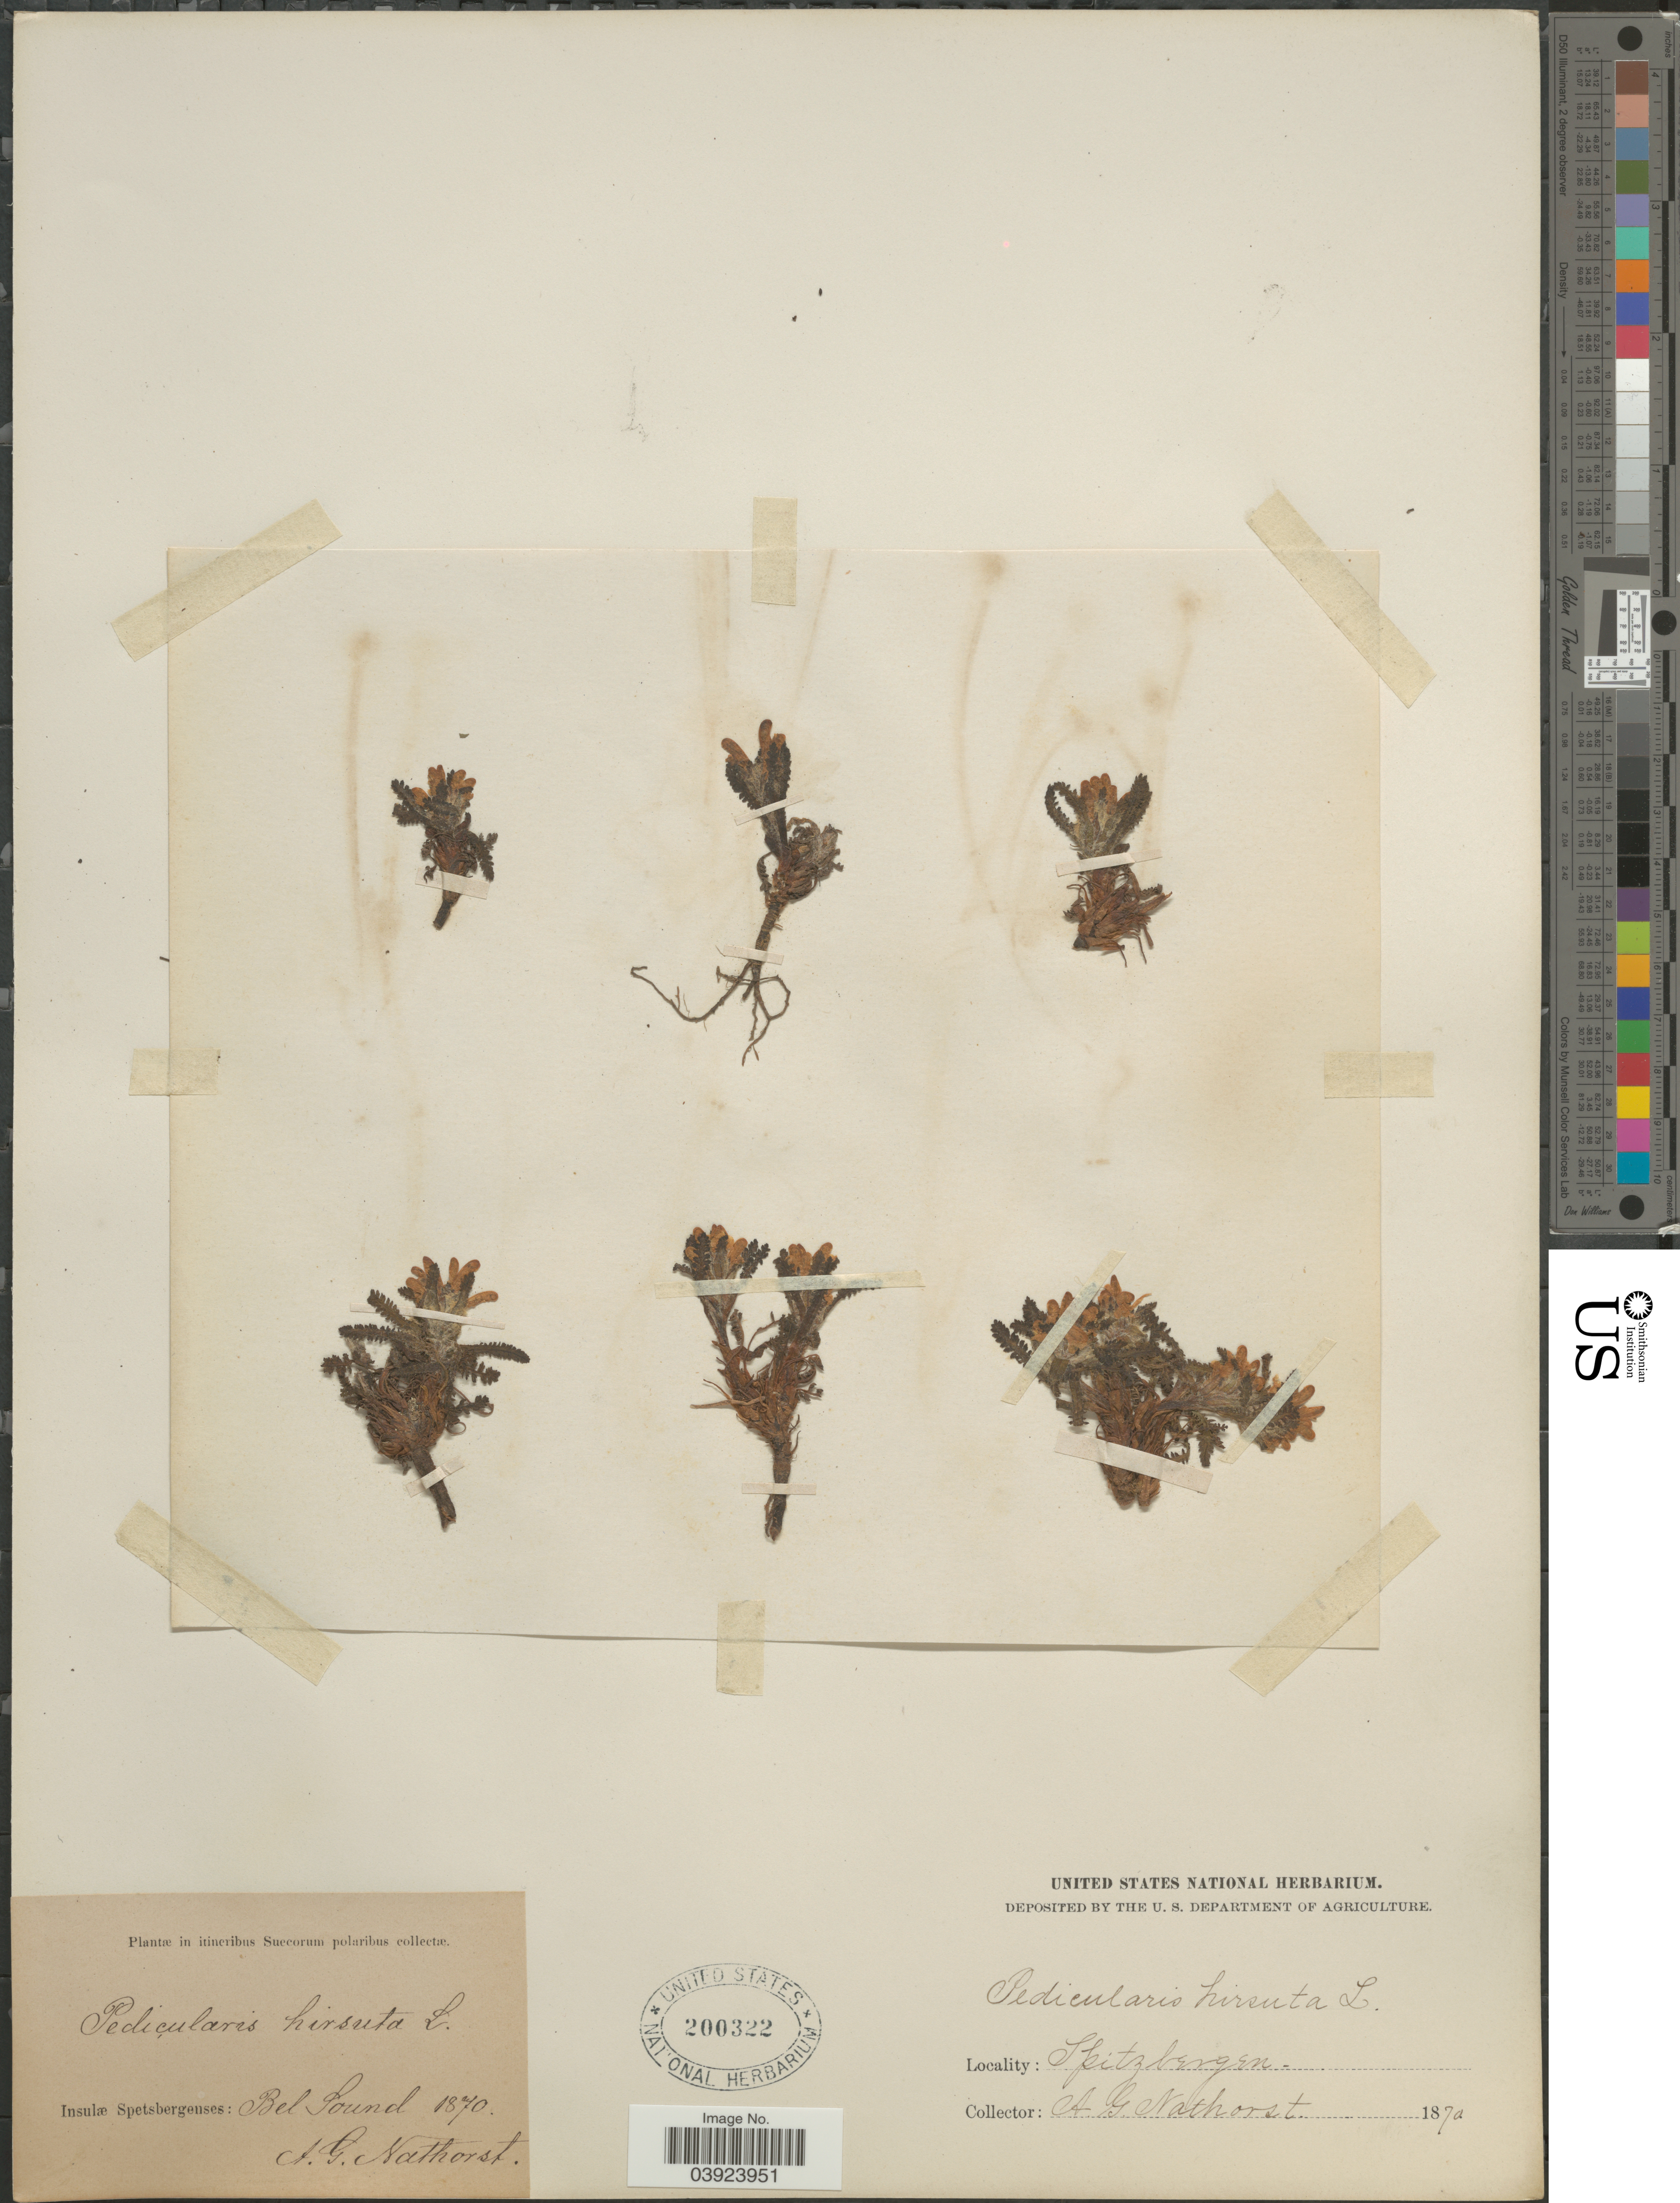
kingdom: Plantae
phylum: Tracheophyta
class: Magnoliopsida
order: Lamiales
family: Orobanchaceae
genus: Pedicularis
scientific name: Pedicularis hirsuta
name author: L.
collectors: A. Nathorst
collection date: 1870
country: Norway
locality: In itineribus Suecorum polaribus. Insulæ Spetsbergenses: Bel Sound.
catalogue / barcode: US 200322